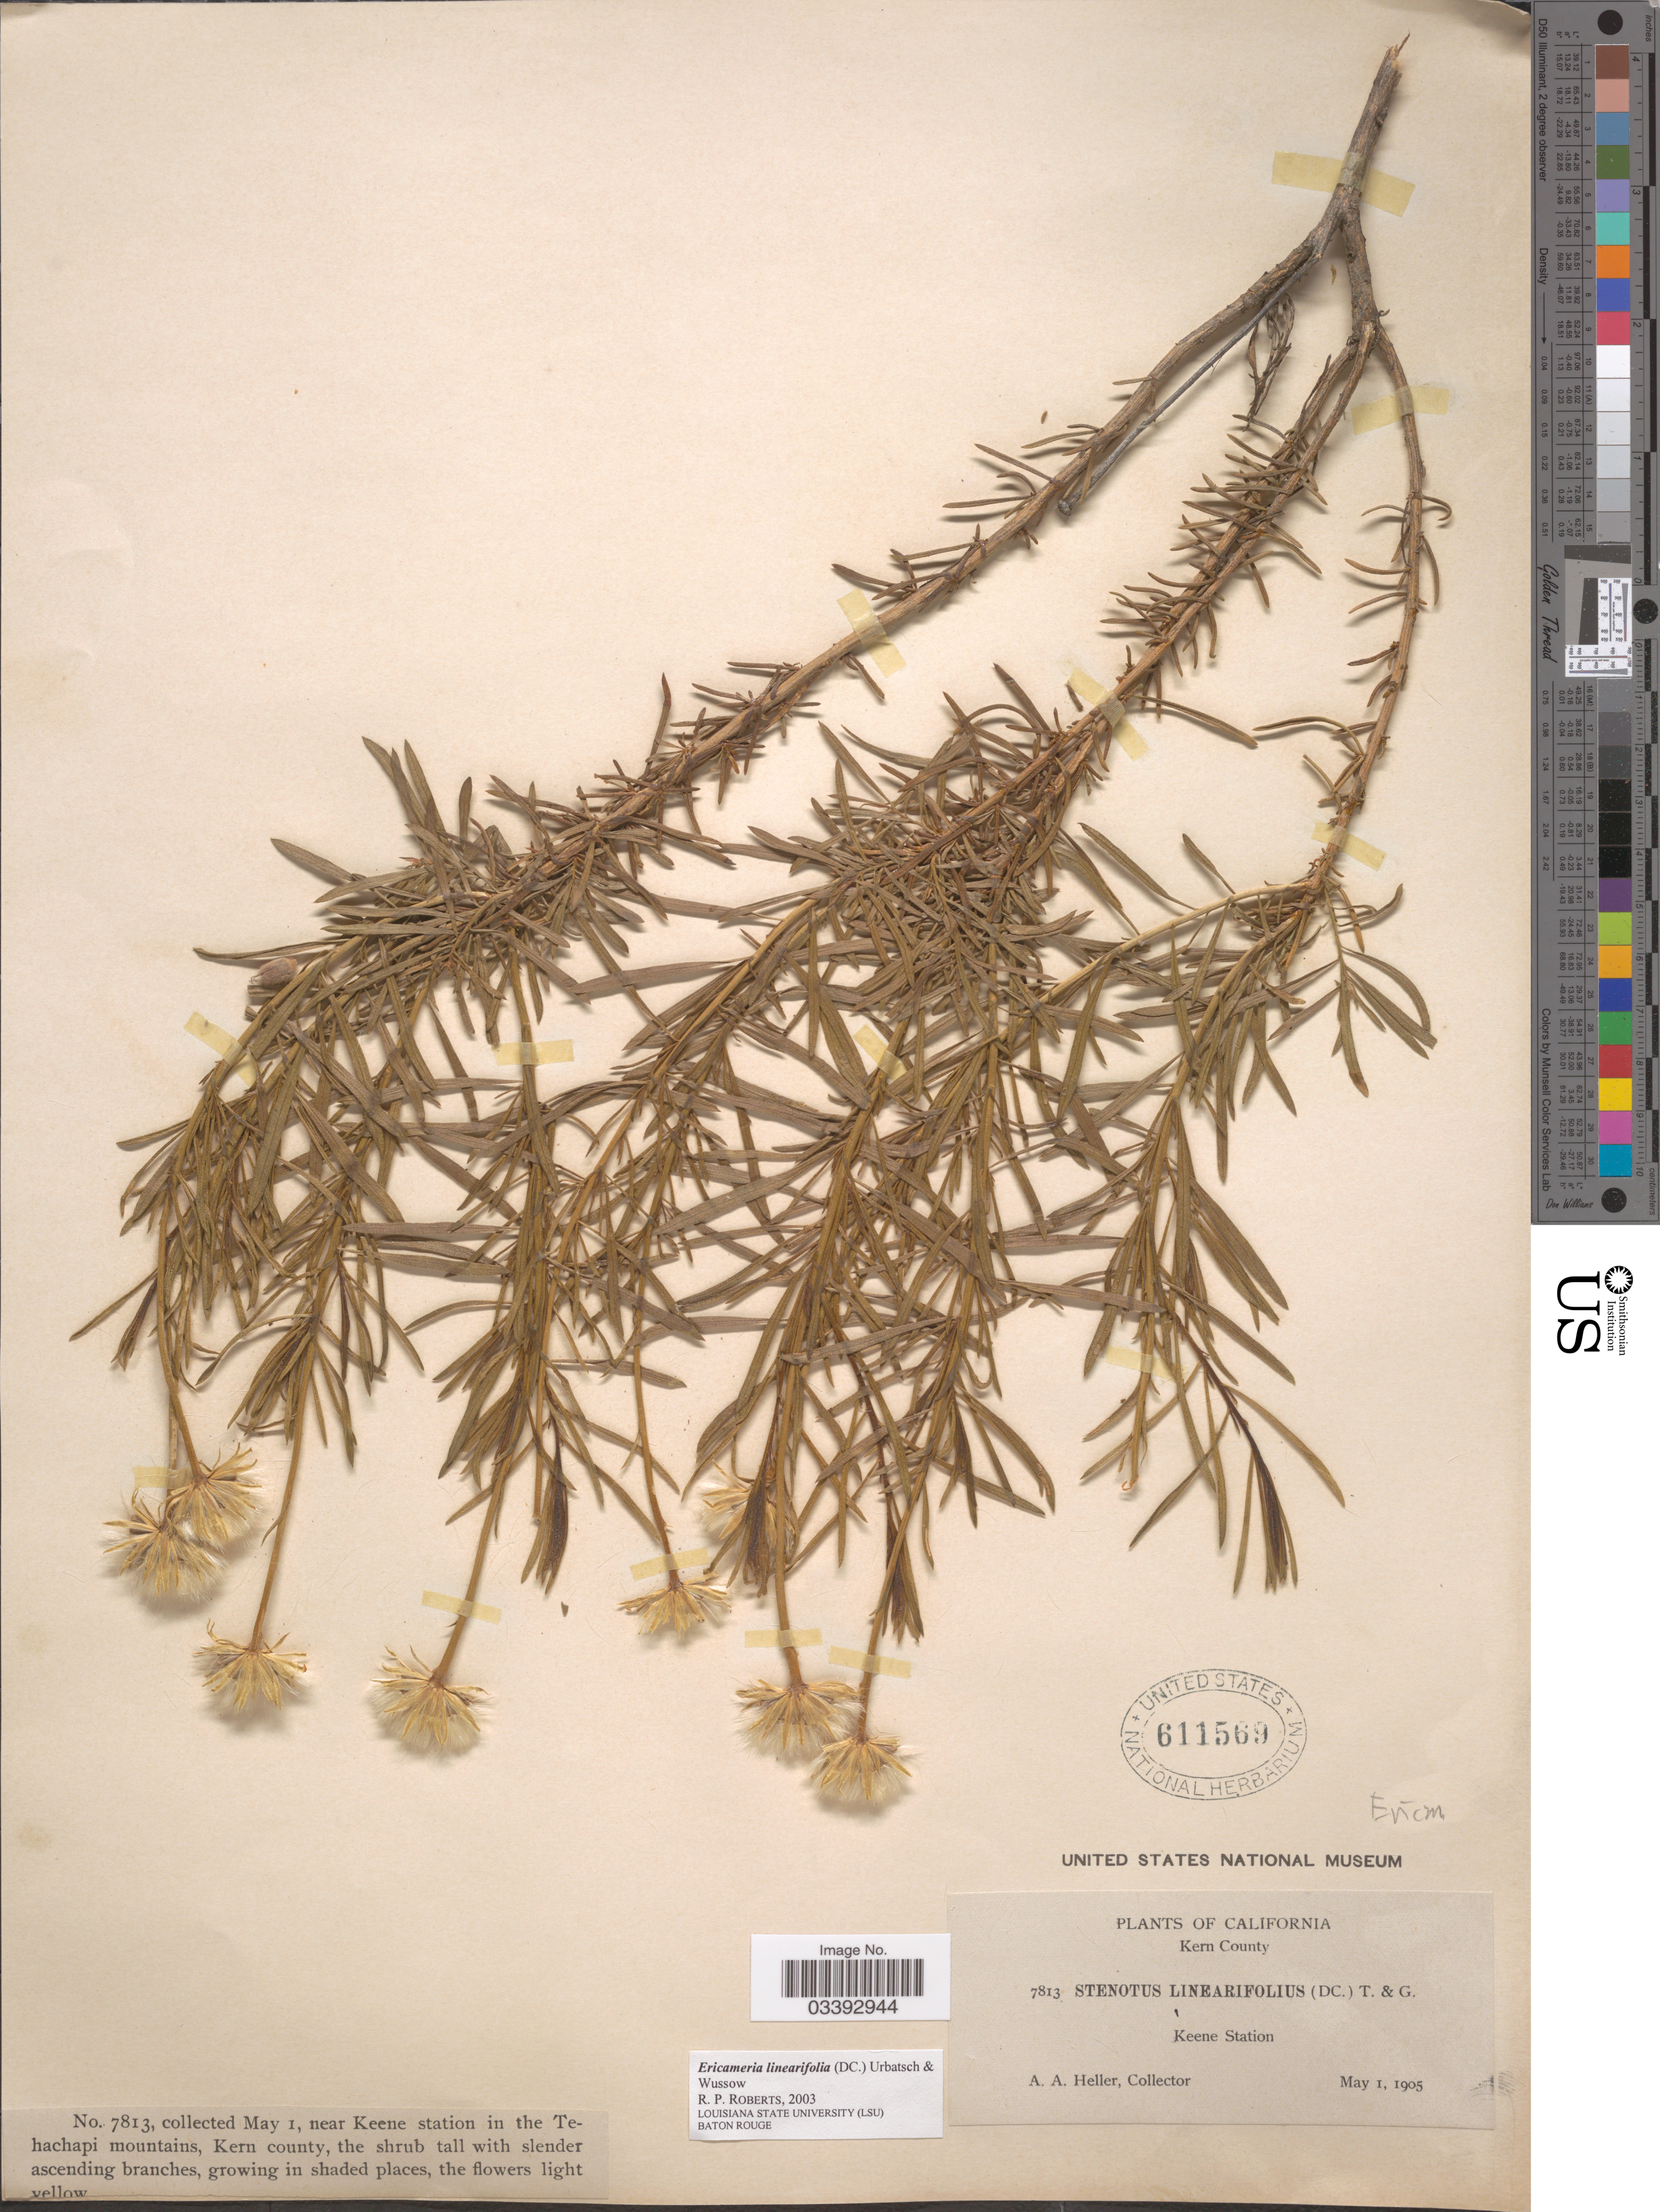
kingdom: Plantae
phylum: Tracheophyta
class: Magnoliopsida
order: Asterales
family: Asteraceae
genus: Ericameria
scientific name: Ericameria linearifolia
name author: (DC.) Urbatsch & Wussow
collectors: A. A. Heller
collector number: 7813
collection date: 1905-05-01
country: United States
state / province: California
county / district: Kern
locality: Kern County. Keene Station. Near Keene station in the Tehachapi mountains.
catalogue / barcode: US 611569